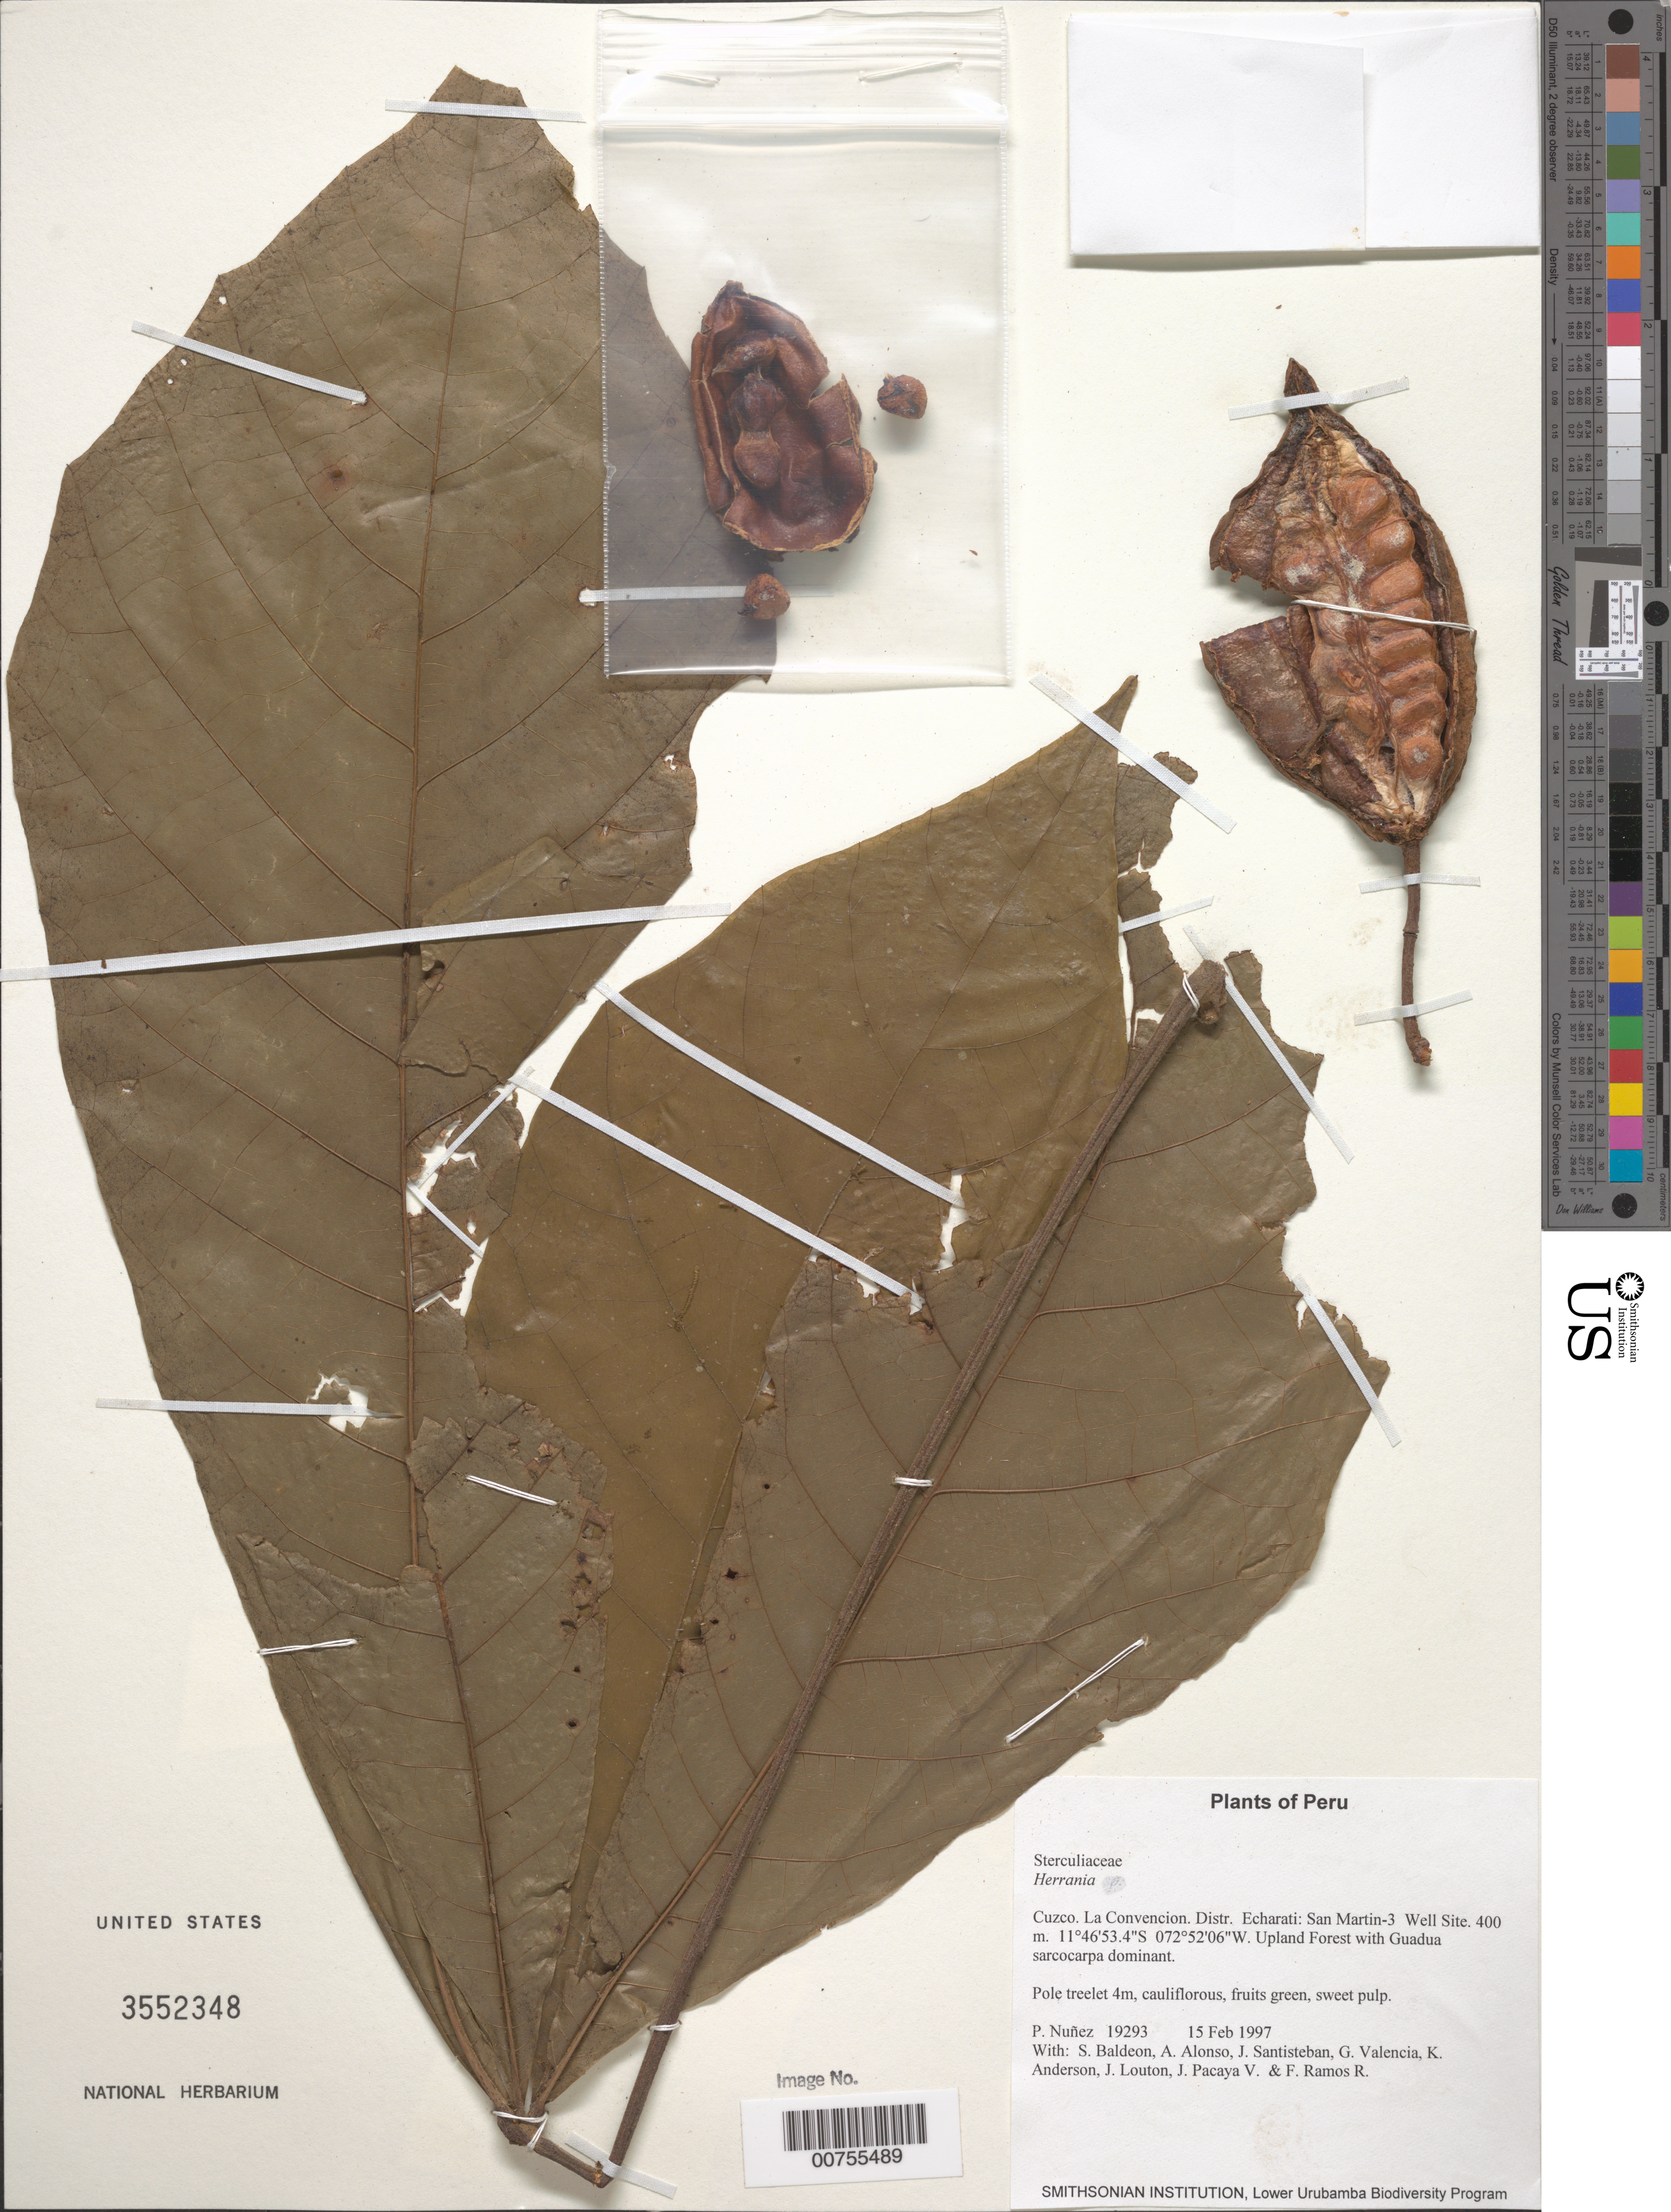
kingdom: Plantae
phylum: Tracheophyta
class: Magnoliopsida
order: Malvales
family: Malvaceae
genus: Theobroma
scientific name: Theobroma asperum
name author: (H. Karst. & Triana) K. Schum. ex C.J.J. Hall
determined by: Dorr, Laurence J., Curator (BOT), Smithsonian Institution - National Museum of Natural History (UNITED STATES)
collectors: P. Nuñez V. & et al.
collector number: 19293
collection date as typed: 15 Feb 1997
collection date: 1997-02-15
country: Peru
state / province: Cusco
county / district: La Convención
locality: Distr. Echarati: San Martin-3 Well Site.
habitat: Upland forest.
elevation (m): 400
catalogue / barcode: US 3552348